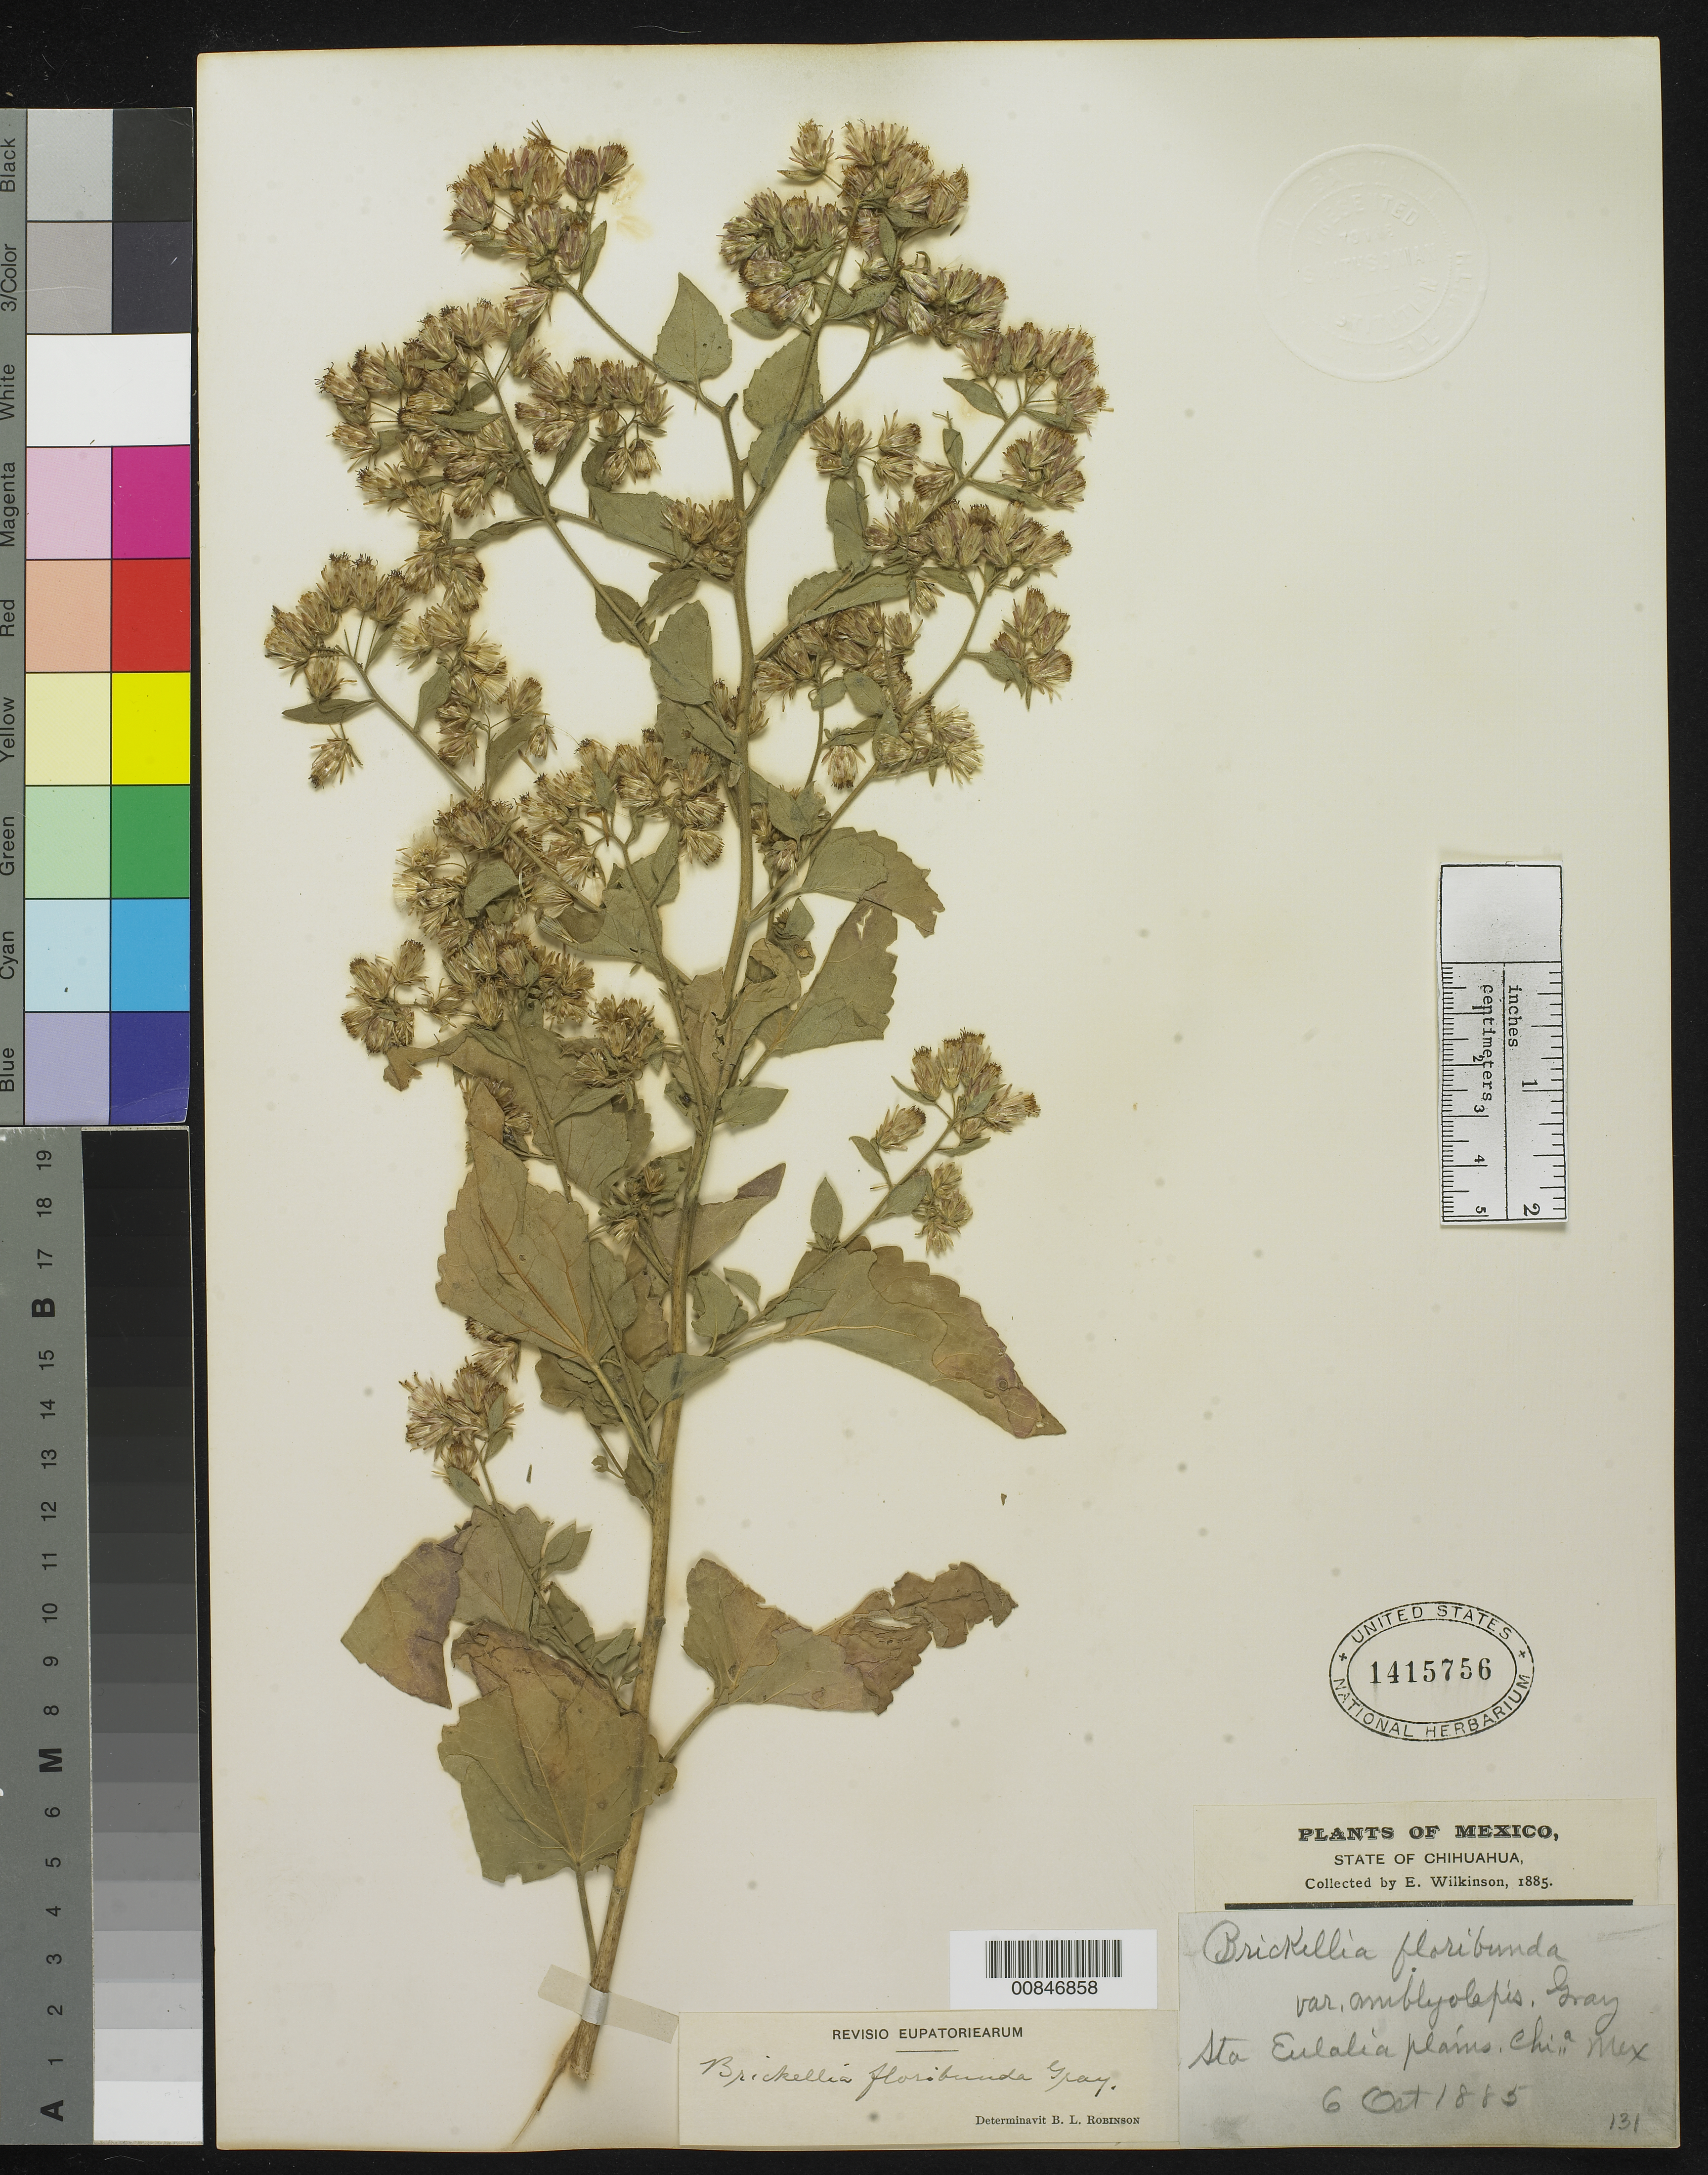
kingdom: Plantae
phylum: Tracheophyta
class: Magnoliopsida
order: Asterales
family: Asteraceae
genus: Brickellia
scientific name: Brickellia floribunda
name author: A. Gray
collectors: E. Wilkinson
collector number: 131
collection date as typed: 06 Oct 1885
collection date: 1885-10-06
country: Mexico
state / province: Chihuahua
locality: Sta. Eulalia plains, Chihuahua.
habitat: Plains.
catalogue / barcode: US 1415756